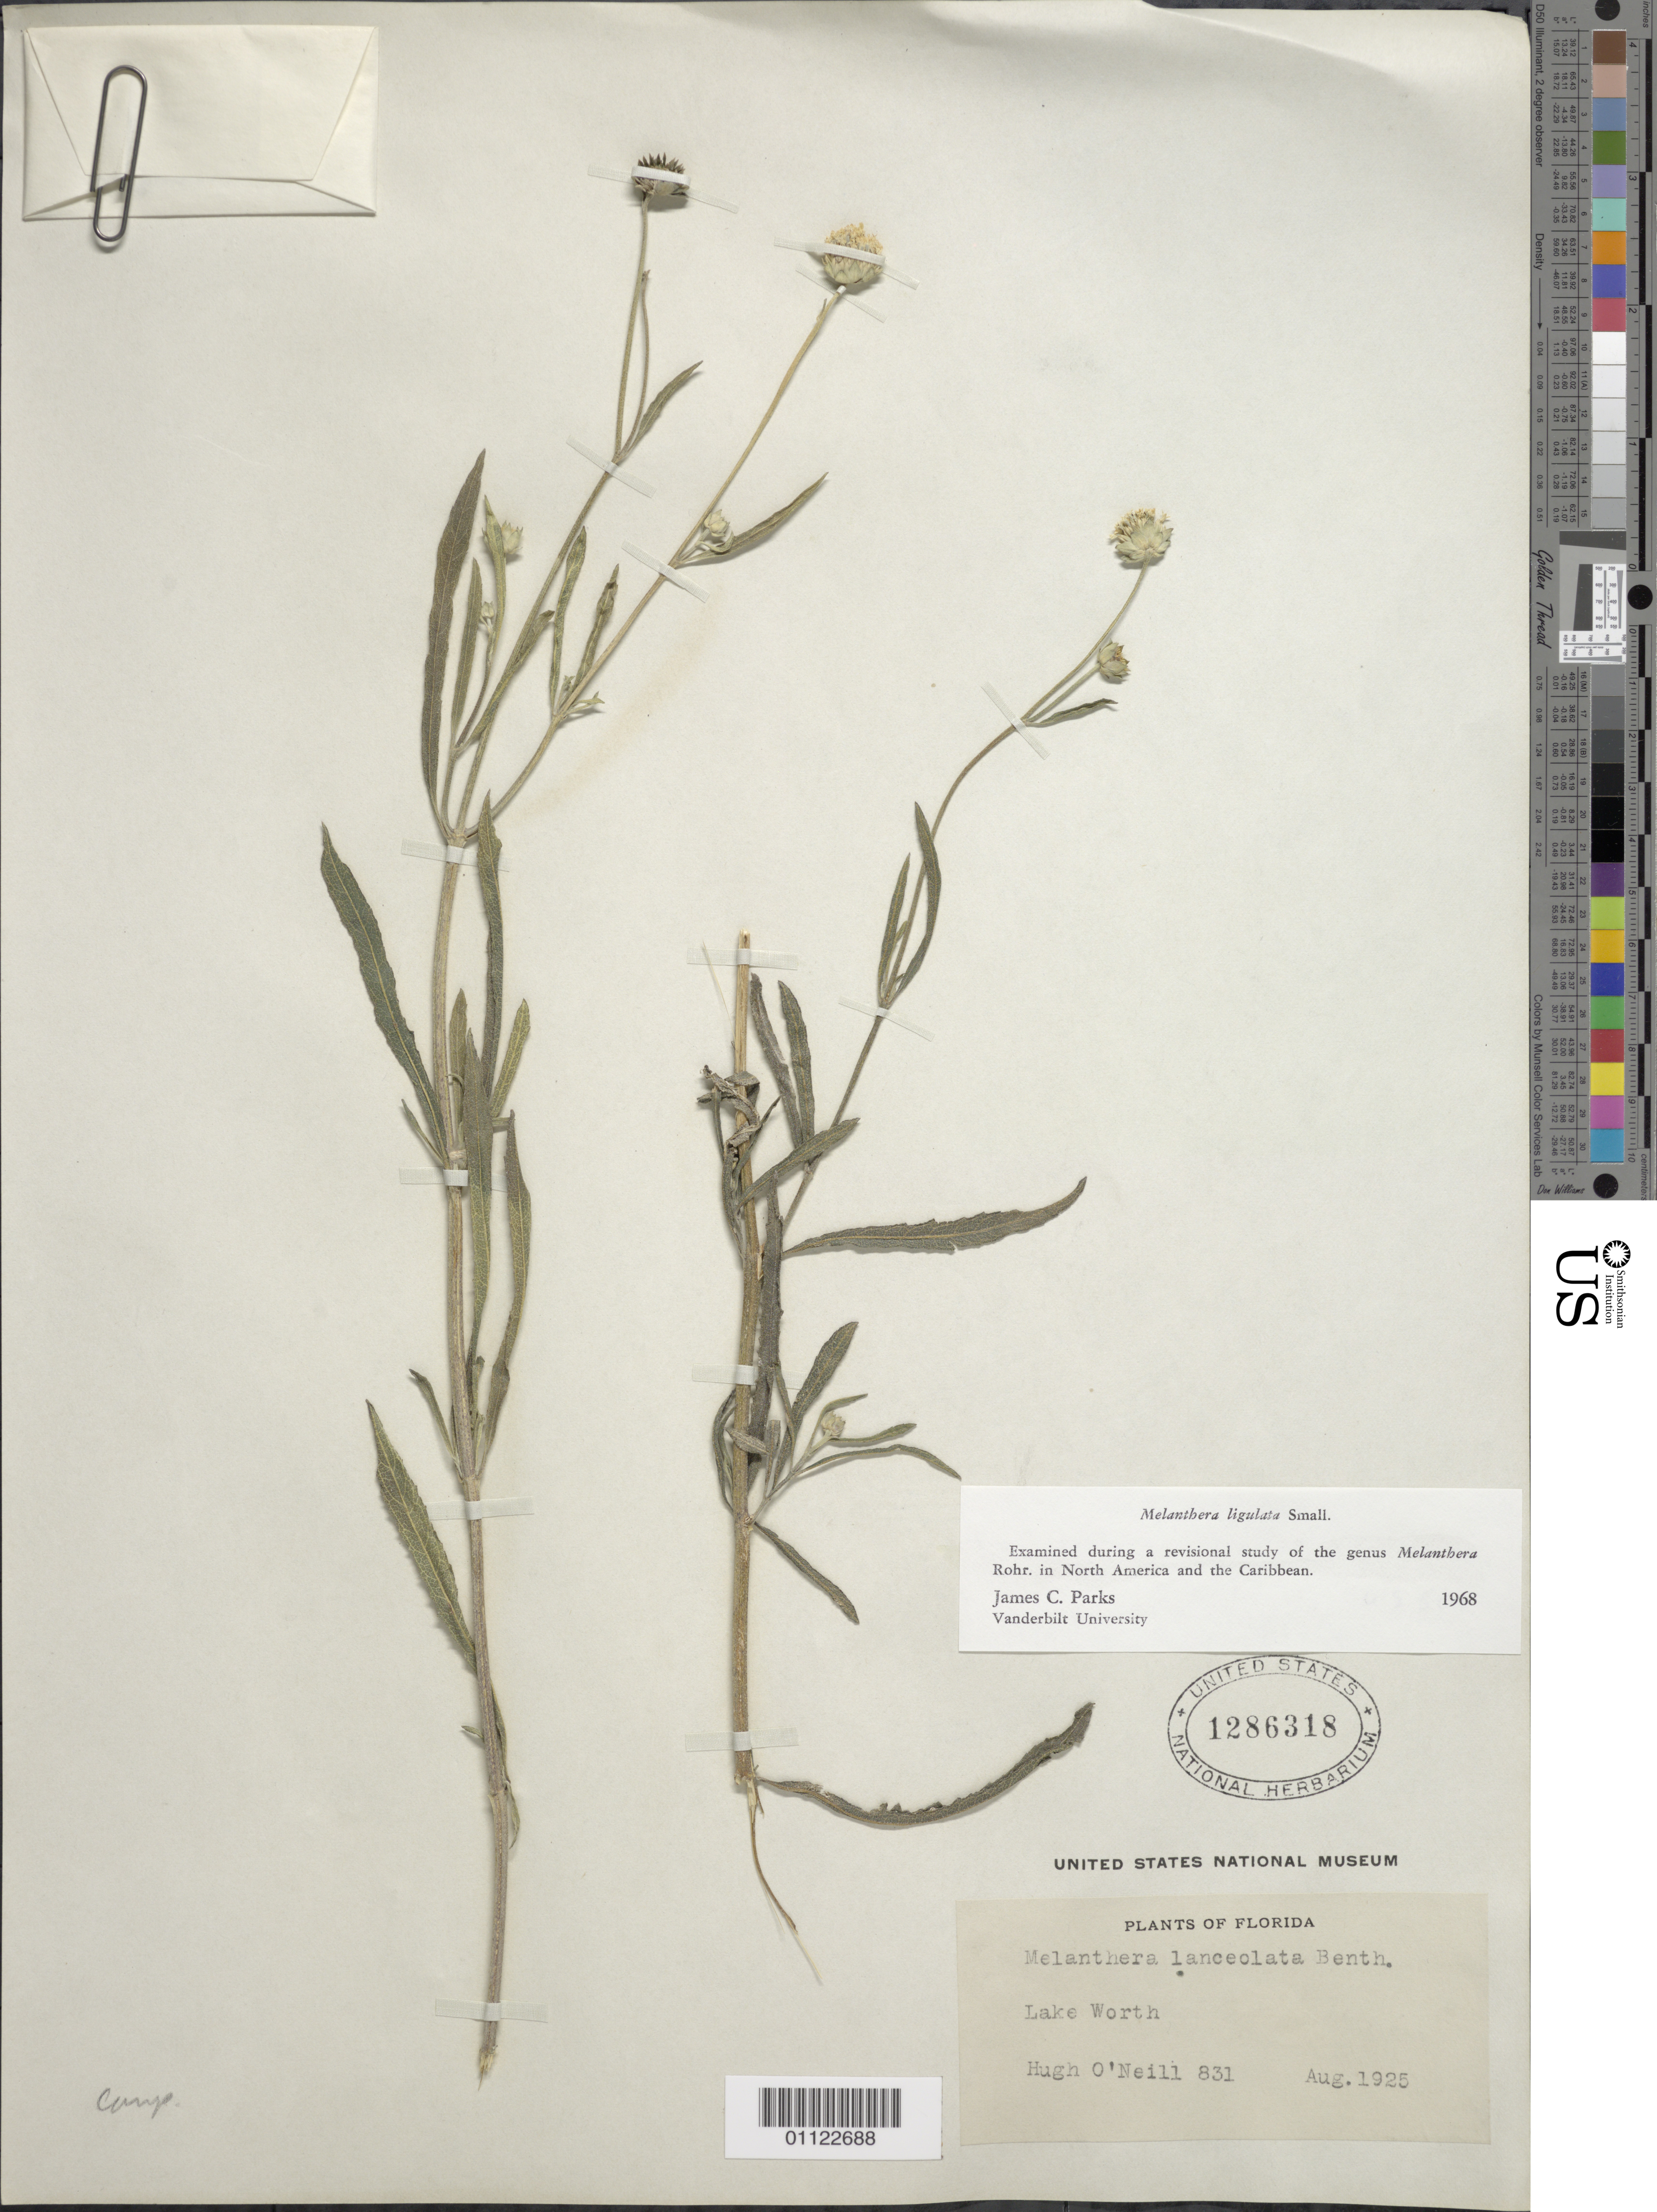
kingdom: Plantae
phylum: Tracheophyta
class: Magnoliopsida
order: Asterales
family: Asteraceae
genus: Melanthera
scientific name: Melanthera ligulata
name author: Small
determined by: Parks, J. C.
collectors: H. O'Neill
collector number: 831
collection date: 1925-08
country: United States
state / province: Florida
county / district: Palm Beach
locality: Lake Worth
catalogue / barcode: US 1286318